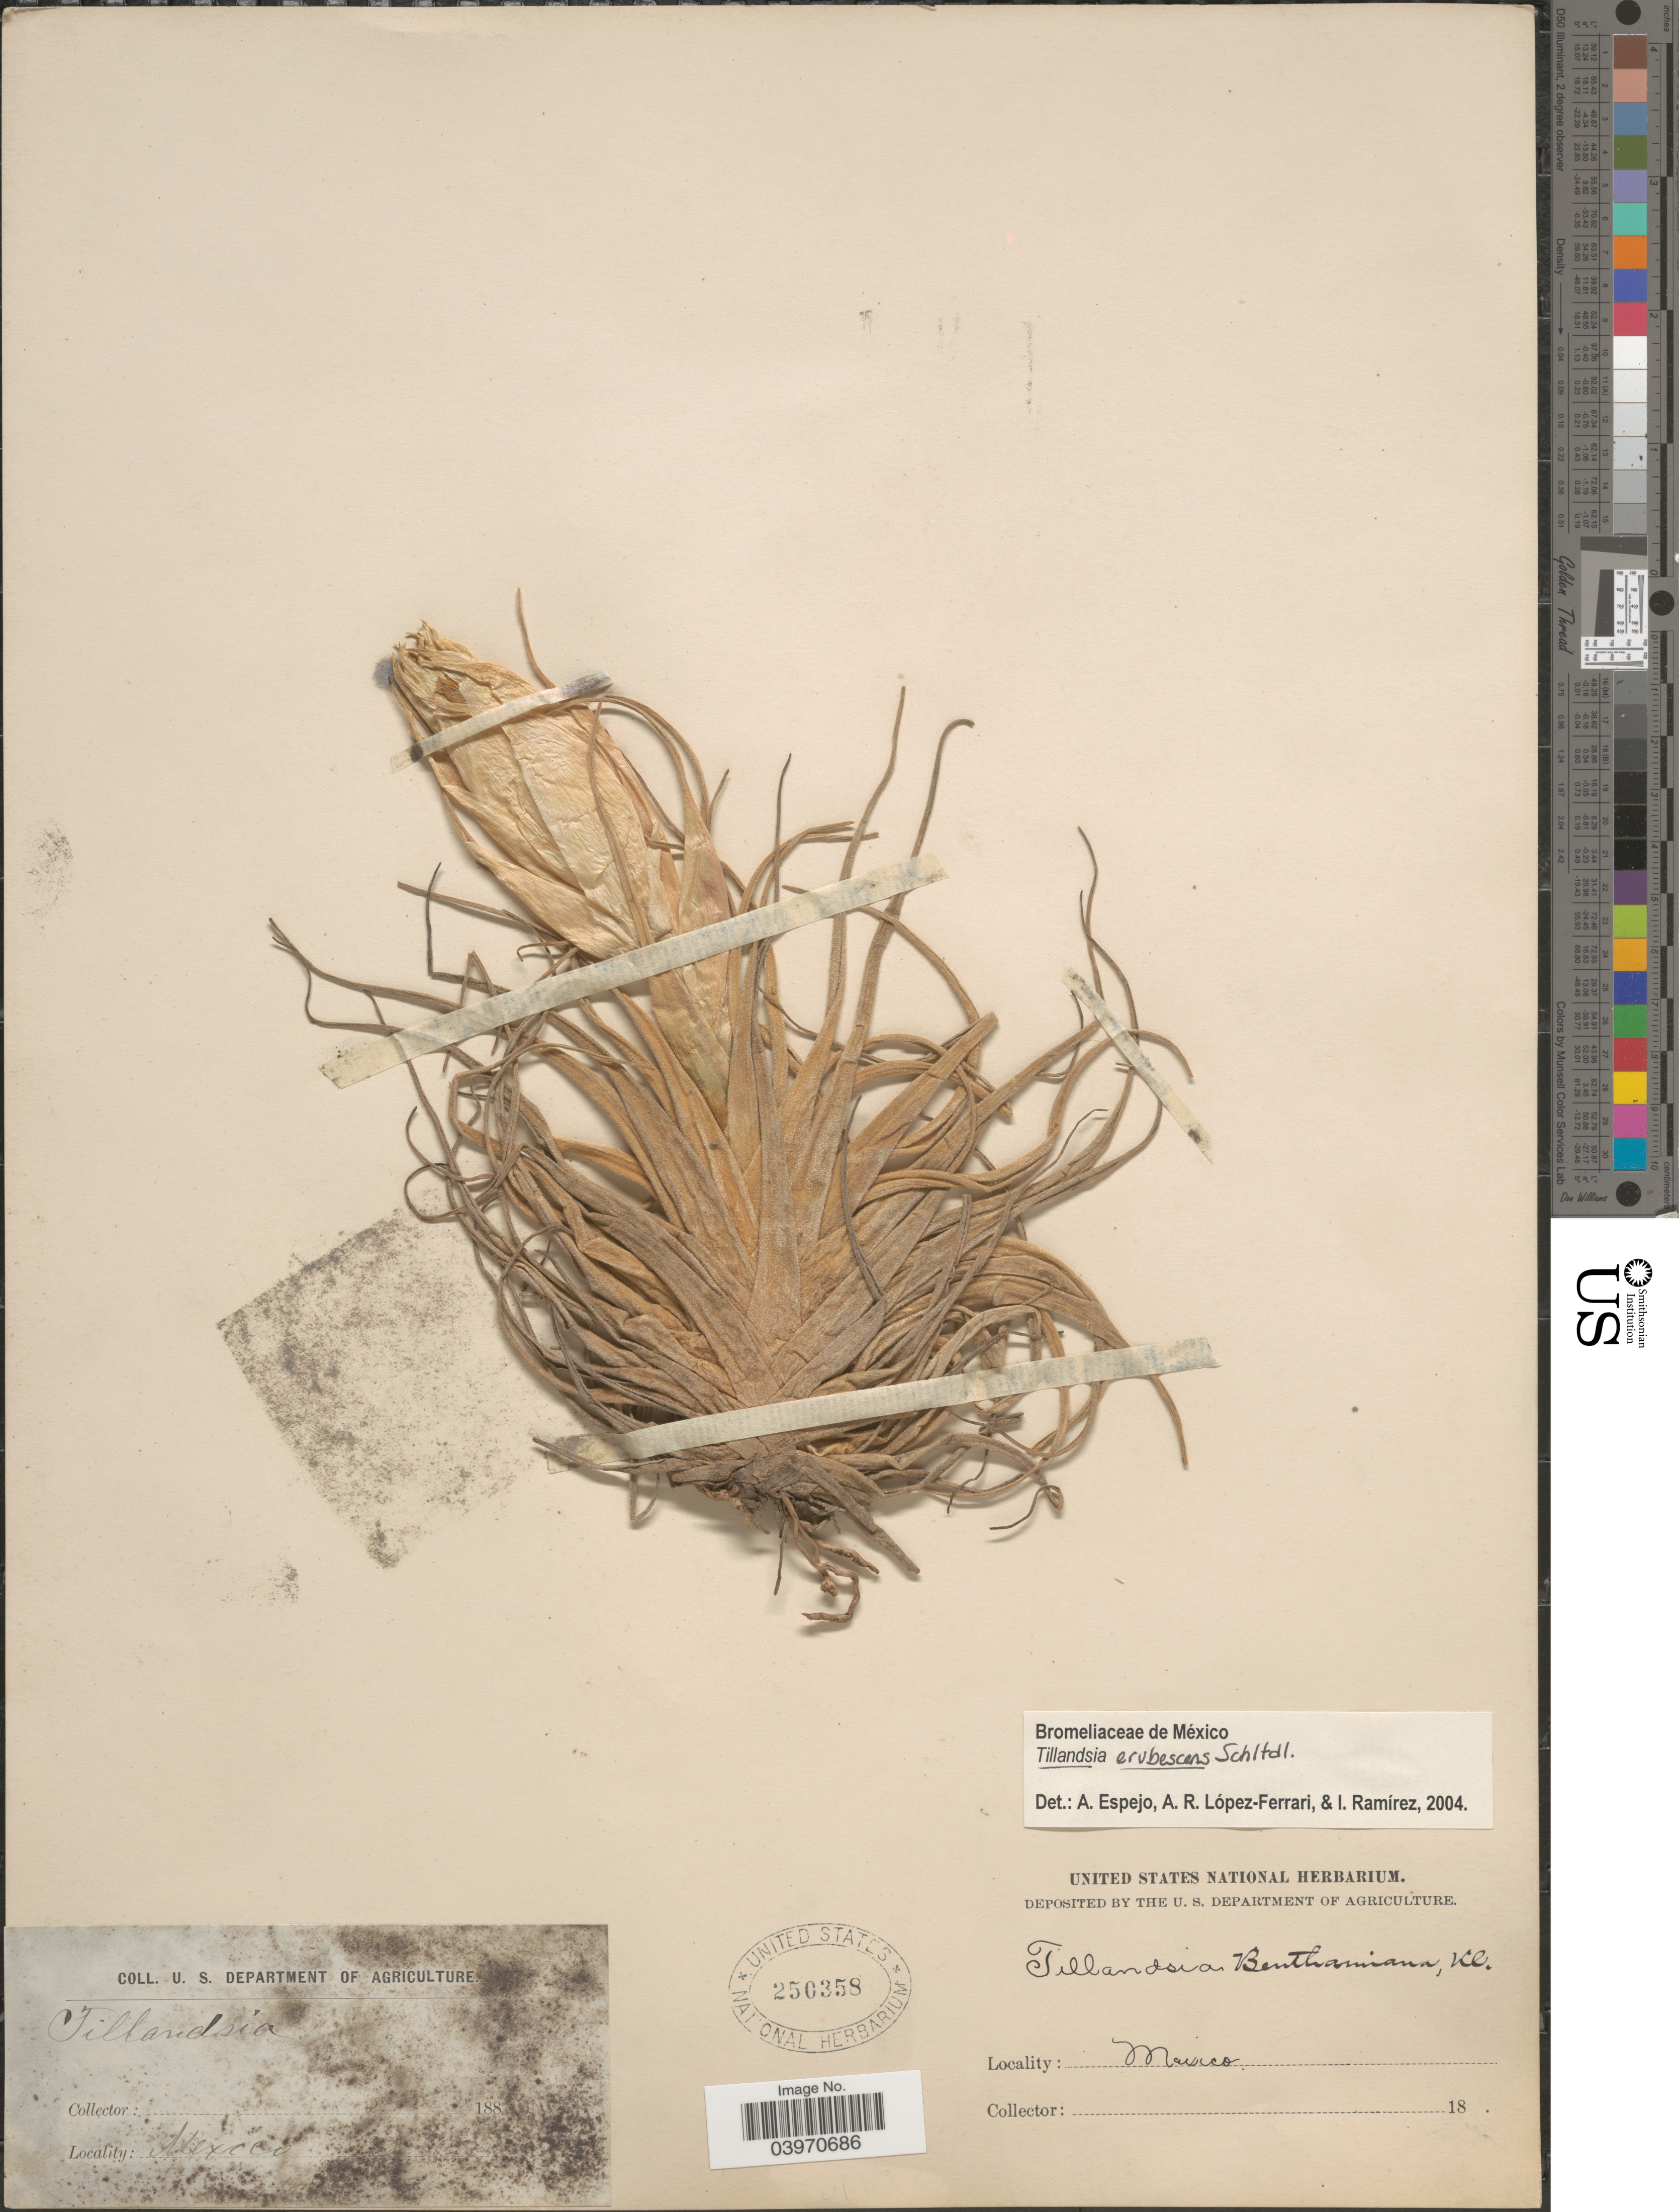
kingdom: Plantae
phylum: Tracheophyta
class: Liliopsida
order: Poales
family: Bromeliaceae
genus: Tillandsia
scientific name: Tillandsia erubescens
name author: Schltdl.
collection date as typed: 188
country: Mexico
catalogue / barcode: US 250358